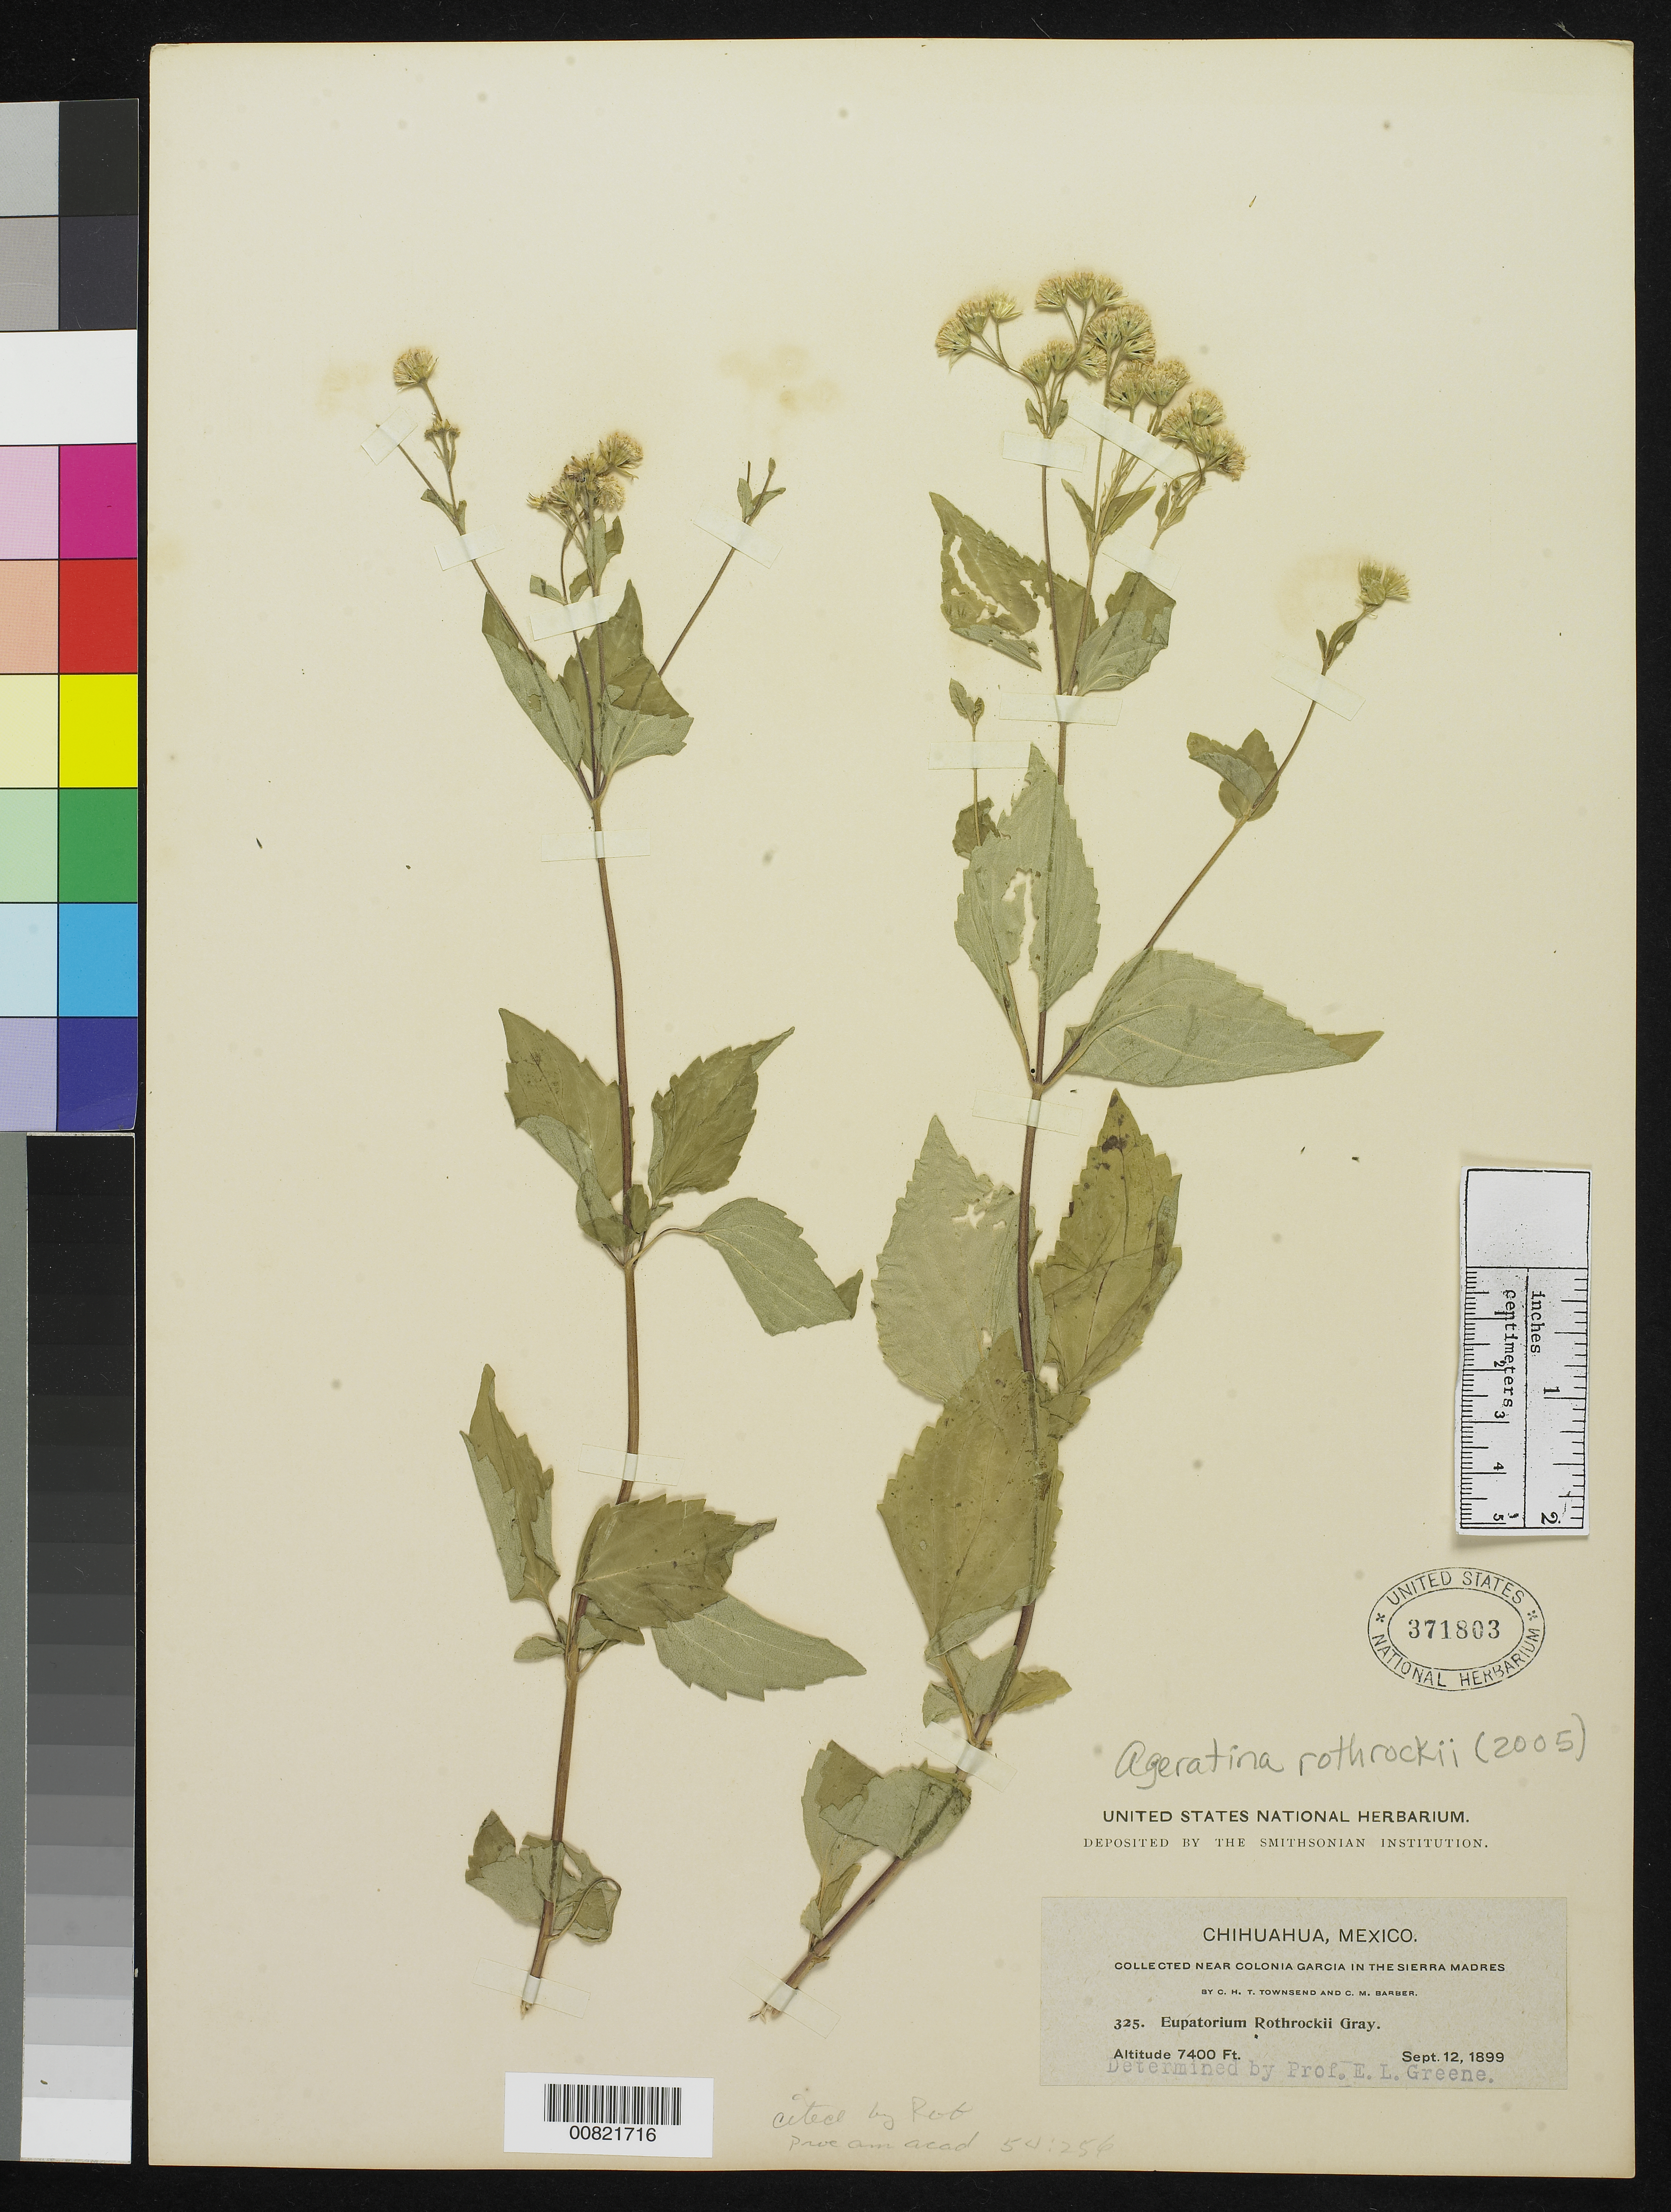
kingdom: Plantae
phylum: Tracheophyta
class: Magnoliopsida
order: Asterales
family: Asteraceae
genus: Ageratina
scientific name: Ageratina rothrockii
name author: (A. Gray) R.M. King & H. Rob.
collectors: C. H. T. Townsend & C. Barber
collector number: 325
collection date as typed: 12 Sep 1899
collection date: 1899-09-12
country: Mexico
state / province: Chihuahua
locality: Near Colonia García in the Sierra Madre, Chihuahua.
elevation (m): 2256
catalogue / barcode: US 371803